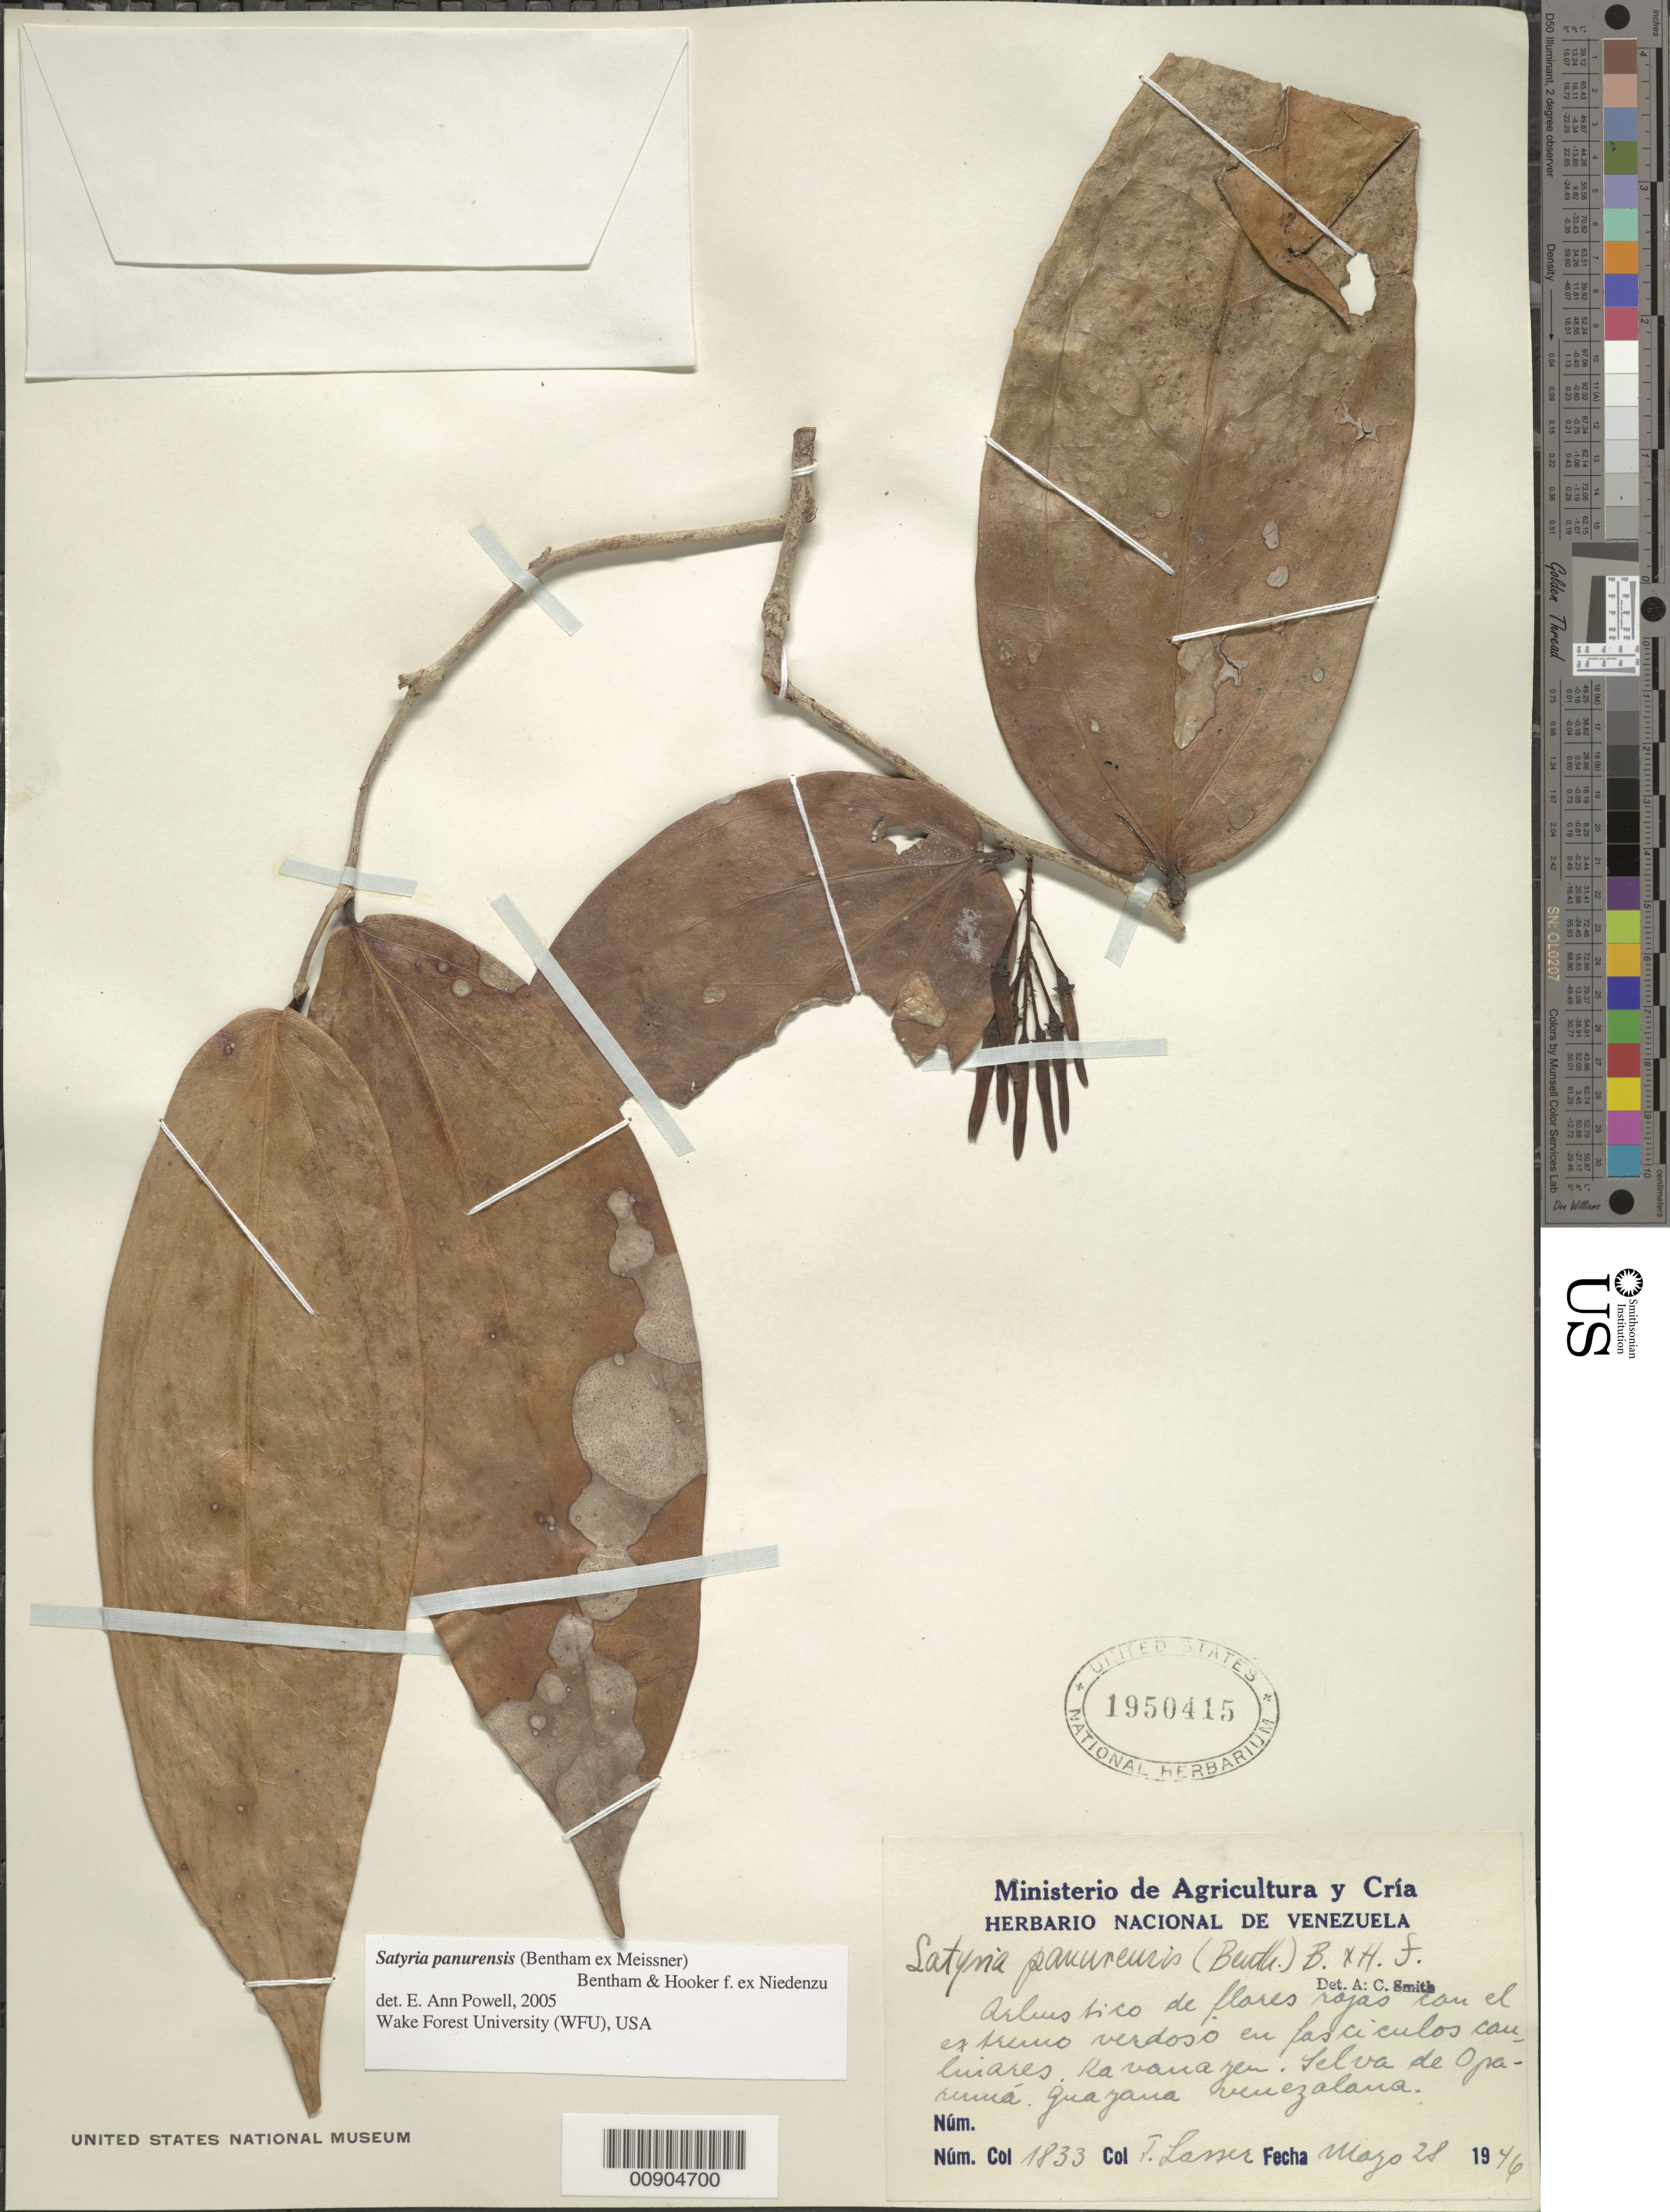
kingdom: Plantae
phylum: Tracheophyta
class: Magnoliopsida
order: Ericales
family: Ericaceae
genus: Satyria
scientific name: Satyria panurensis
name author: (Benth. ex Meisn.) Benth. & Hook. f. ex Nied.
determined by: Powell, E. A.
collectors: T. Lasser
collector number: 1833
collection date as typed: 28-May-46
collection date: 1946-05-28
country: Venezuela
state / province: Bolívar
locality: Kavanayén, Selva de Oparumá, Guayana Venezolana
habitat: Selva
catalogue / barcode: US 1950415